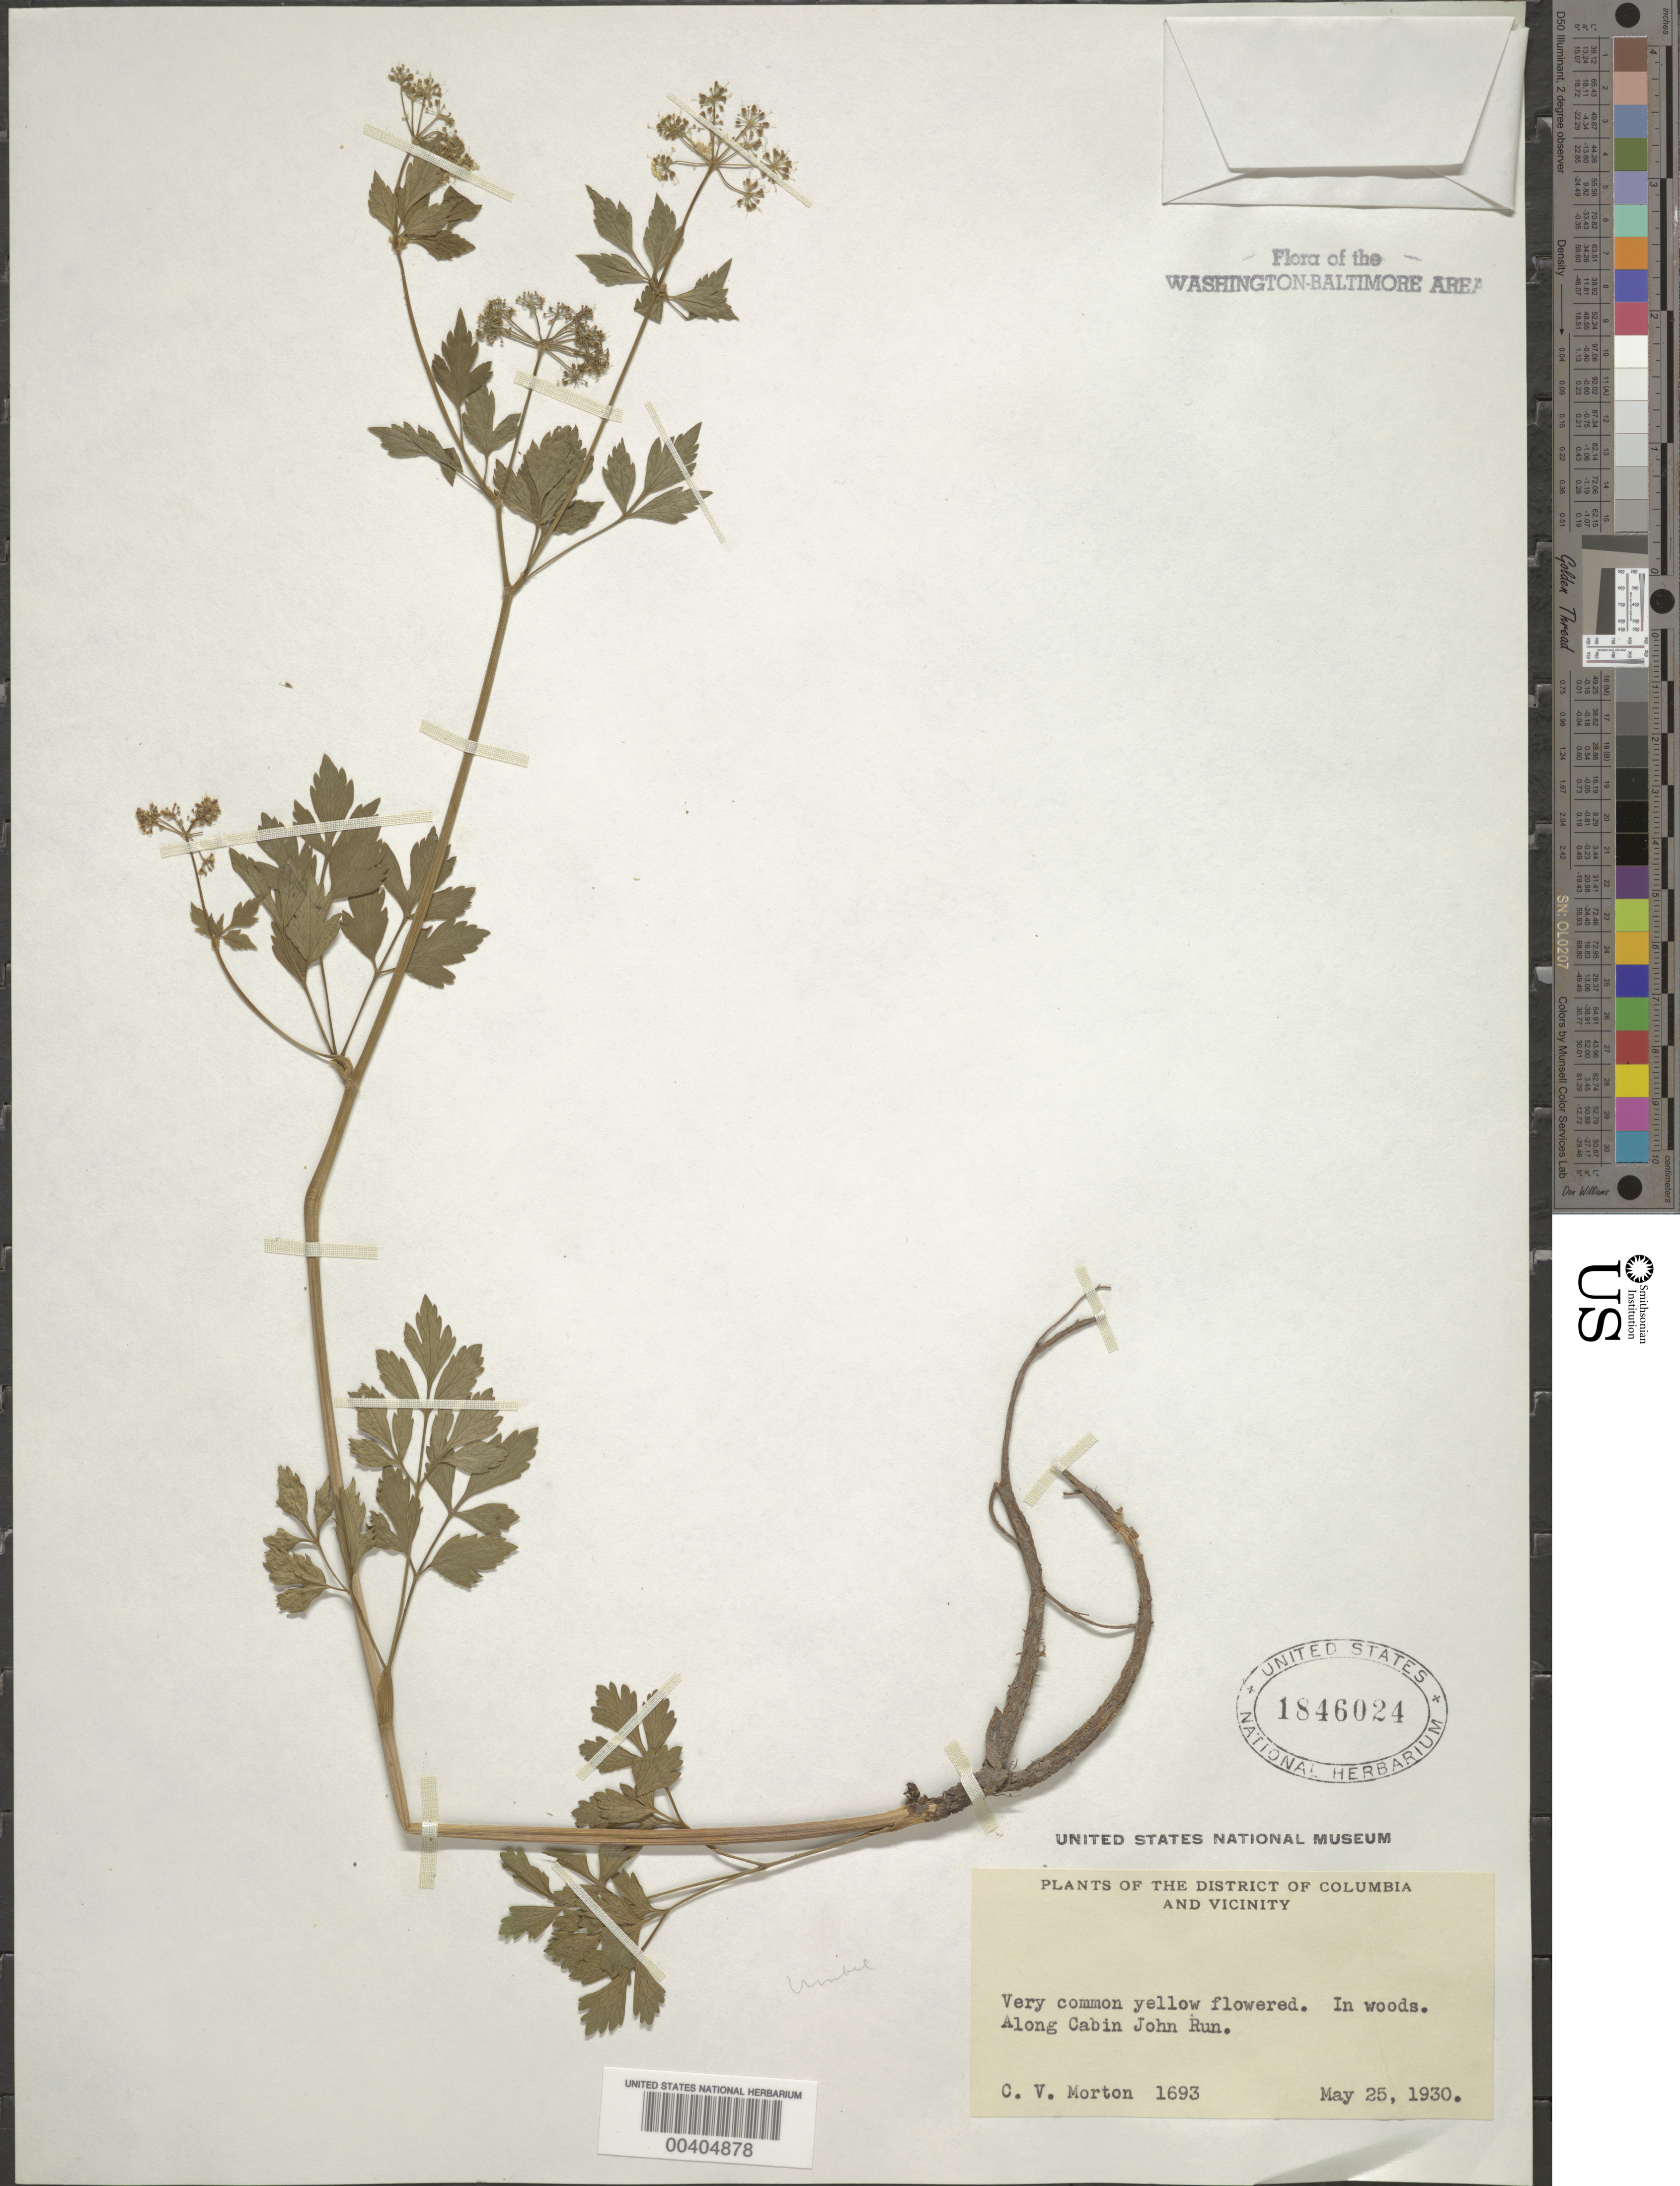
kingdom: Plantae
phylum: Tracheophyta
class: Magnoliopsida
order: Apiales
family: Apiaceae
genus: Thaspium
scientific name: Thaspium barbinode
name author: (Michx.) Nutt.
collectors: C. V. Morton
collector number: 1693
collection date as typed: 25 May 1930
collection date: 1930-05-25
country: United States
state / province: Maryland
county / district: Montgomery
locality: Cabin John Run C. & O. Canal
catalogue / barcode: US 1846024